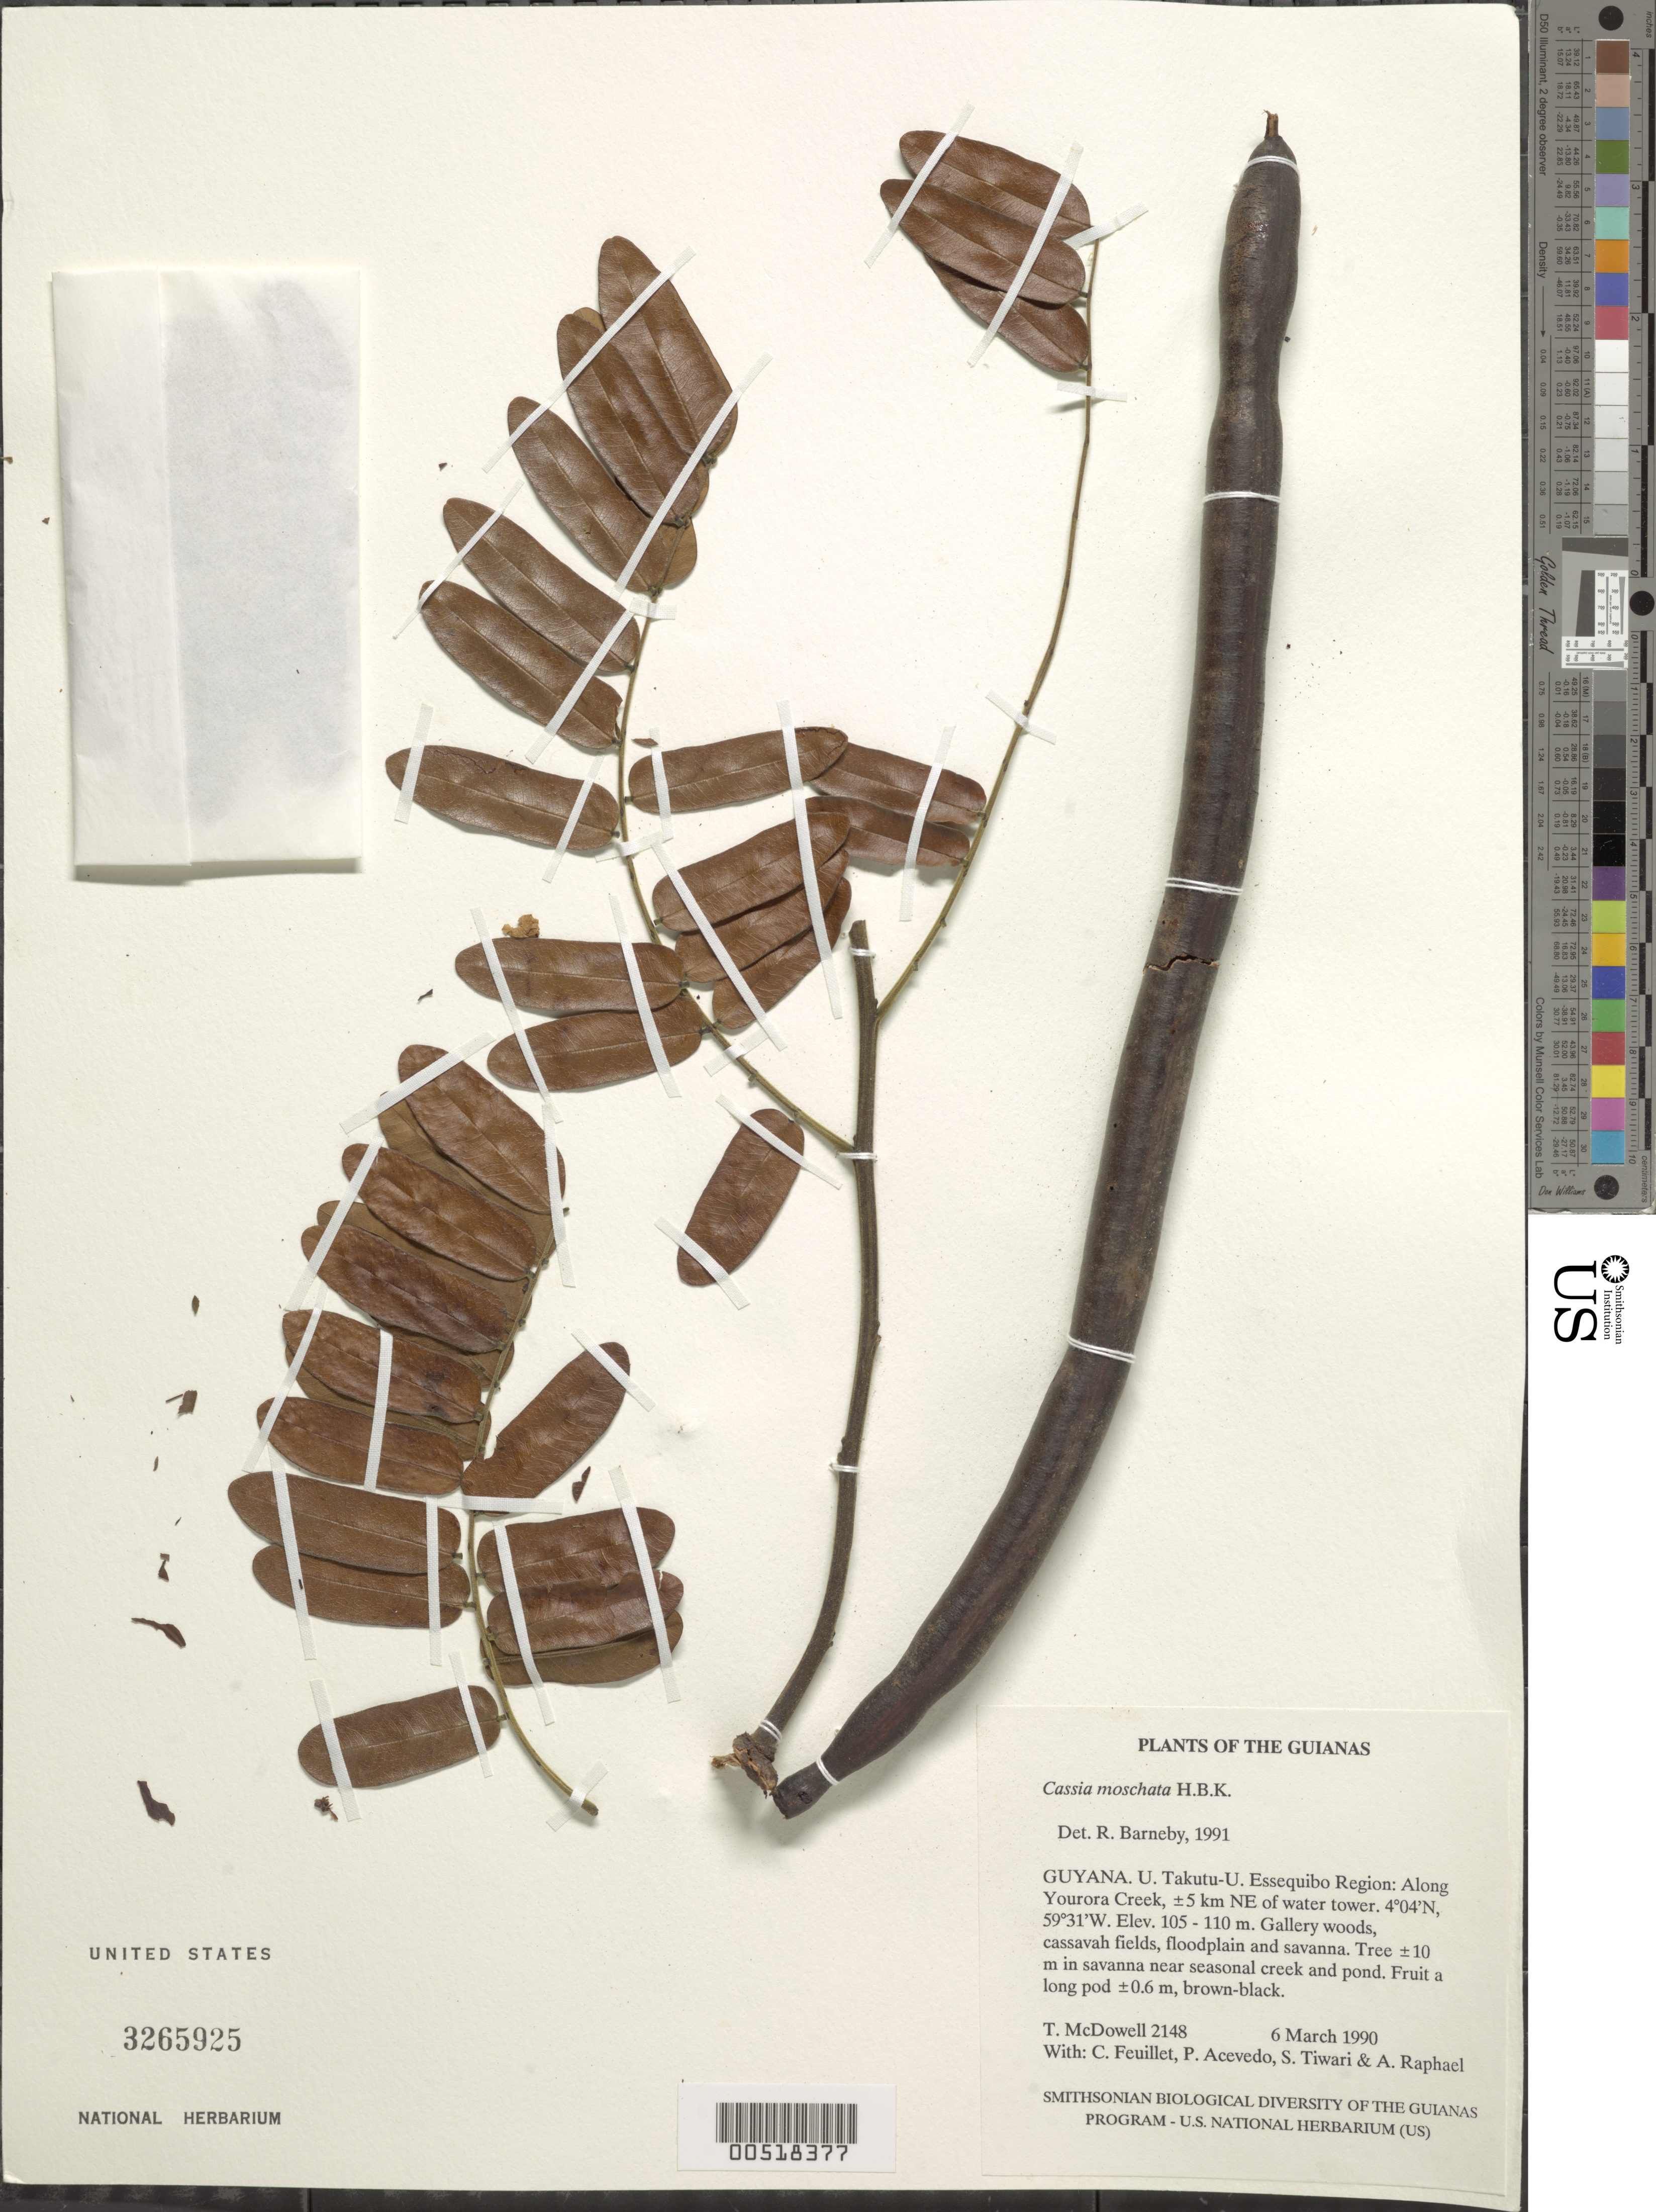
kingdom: Plantae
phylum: Tracheophyta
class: Magnoliopsida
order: Fabales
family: Fabaceae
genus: Cassia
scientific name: Cassia moschata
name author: Kunth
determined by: Barneby, Rupert C., (NY)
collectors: T. McDowell, C. Feuillet, P. Acevedo-Rodr., S. Tiwari & A. Raphael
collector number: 2148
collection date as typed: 6 March 1990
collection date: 1990-03-06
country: Guyana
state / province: U. Takutu-U. Essequibo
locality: Karasabai, along Yourora Creek, ±5 km NE of water tower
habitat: Gallery woods, cassavah fields, floodplain and savanna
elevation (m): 105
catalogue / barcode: US 3265925